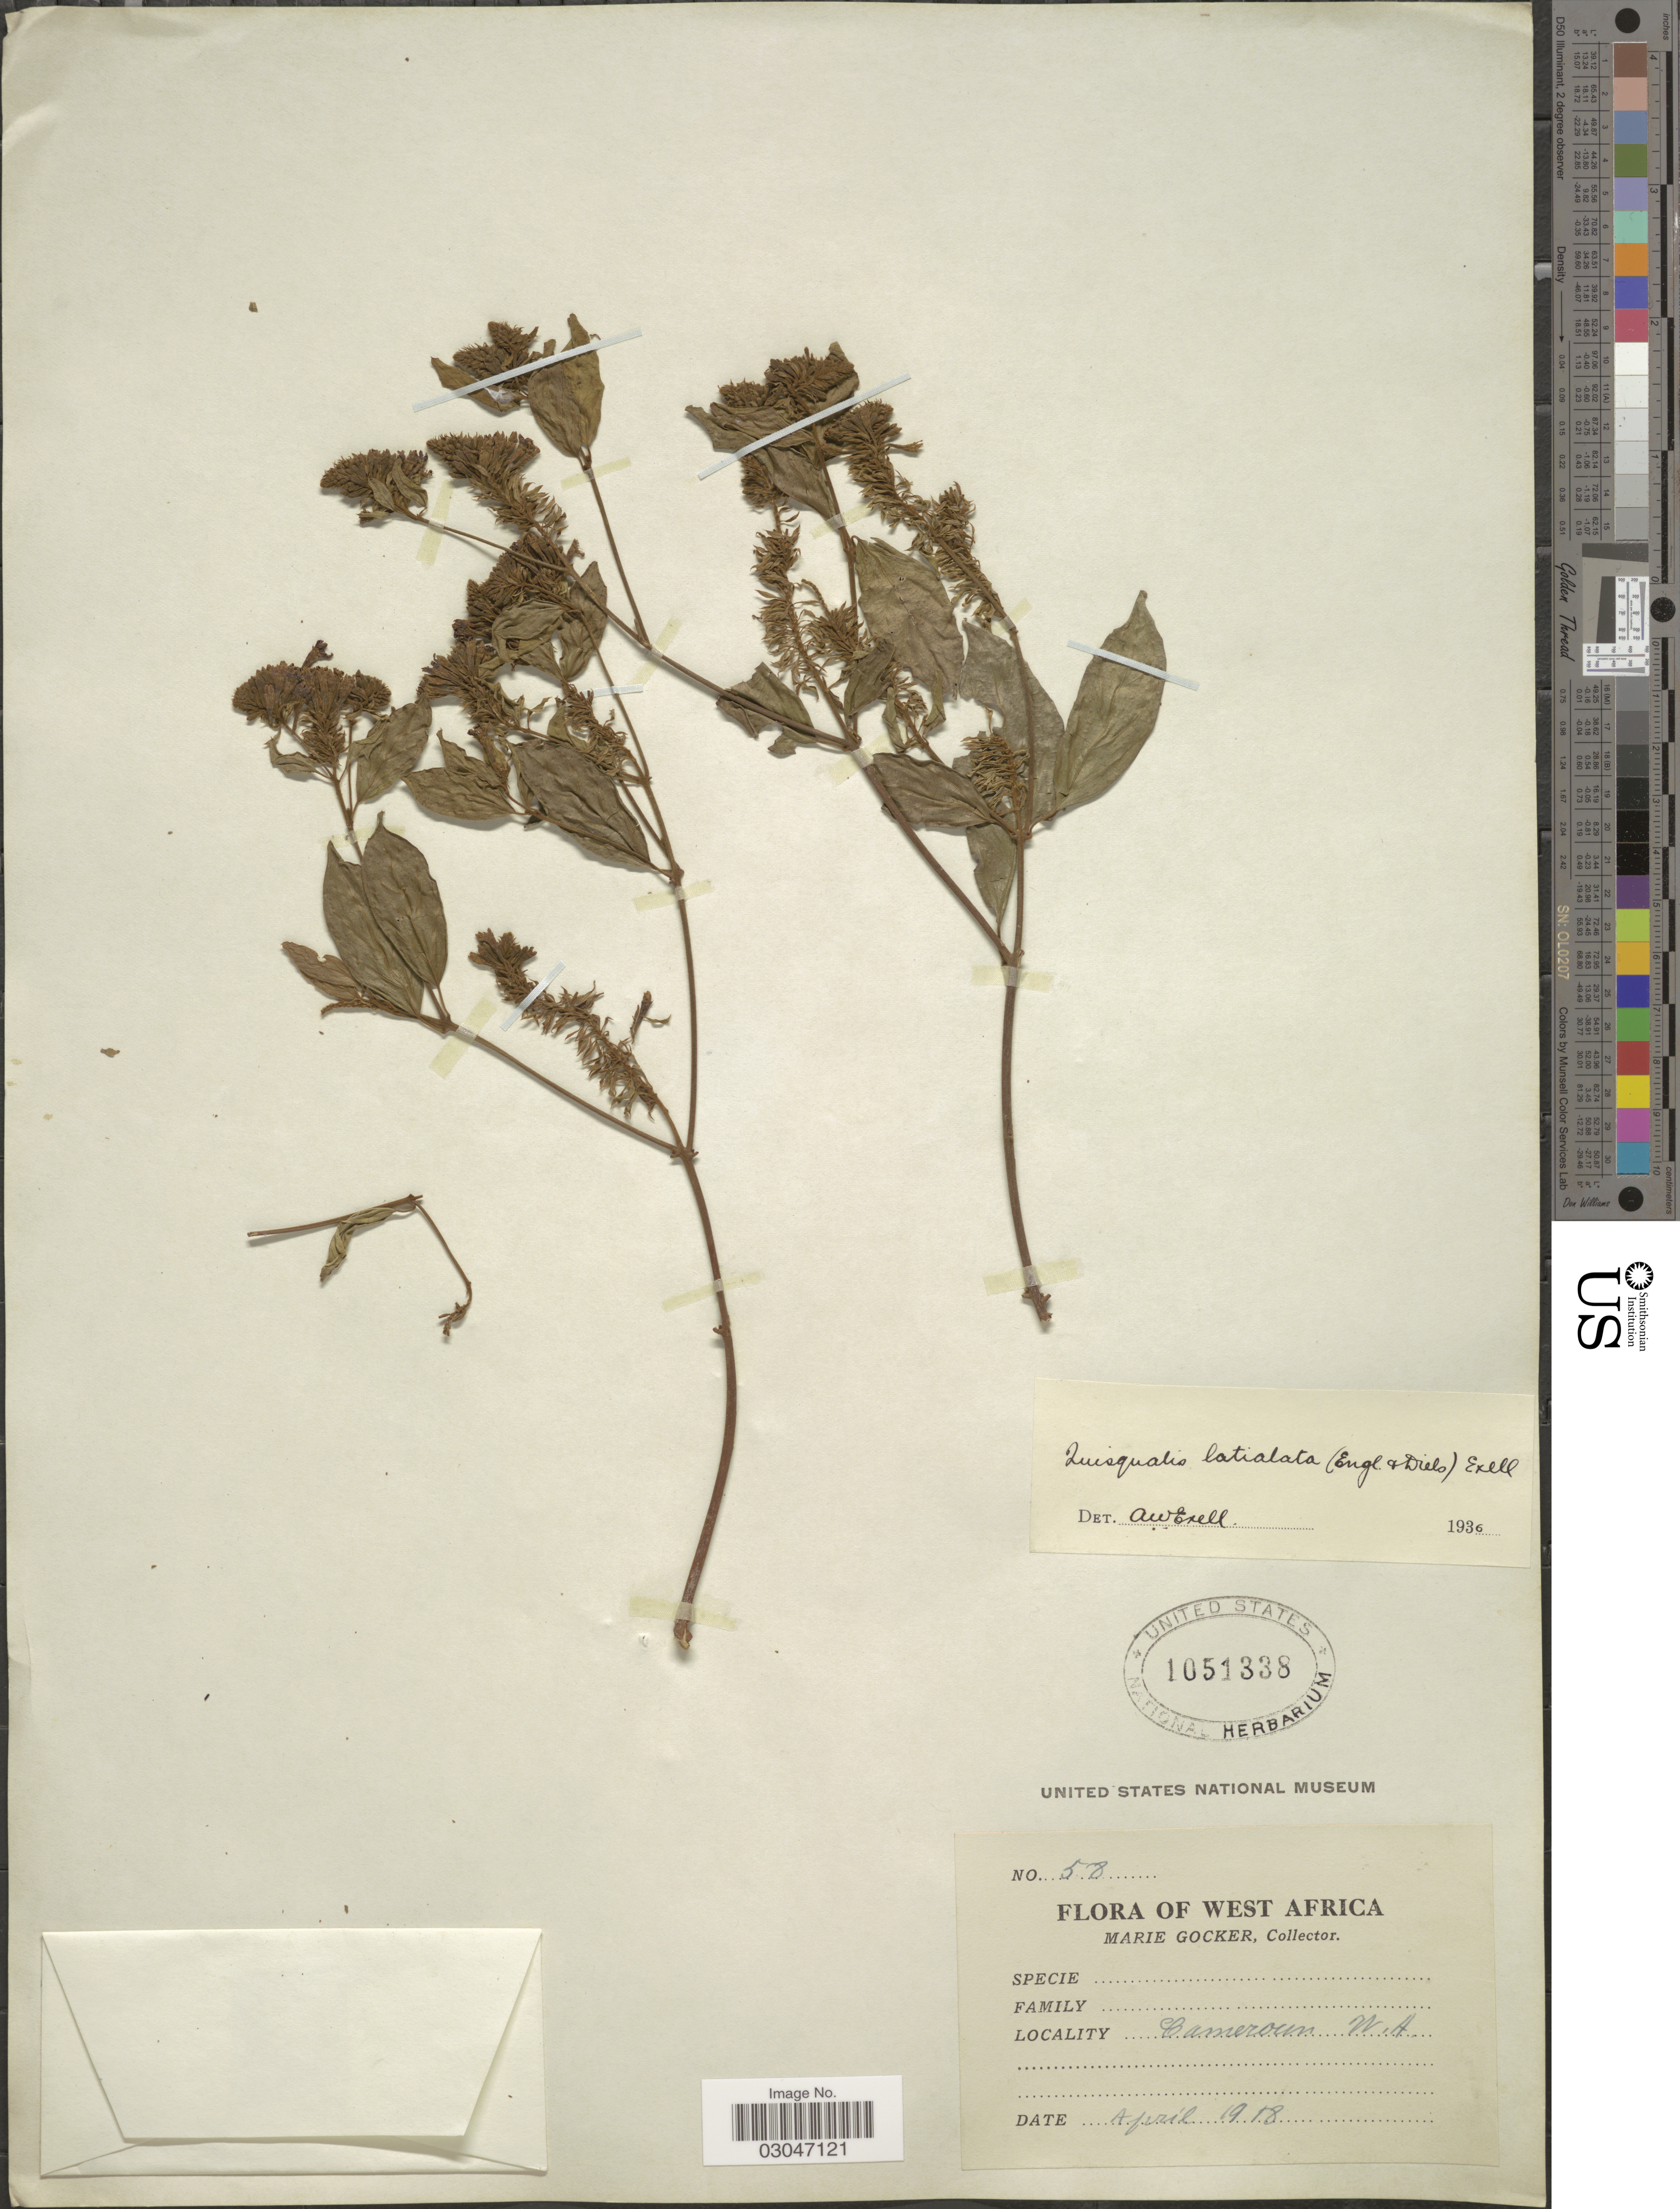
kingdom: Plantae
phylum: Tracheophyta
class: Magnoliopsida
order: Myrtales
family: Combretaceae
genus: Combretum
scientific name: Combretum latialatum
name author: Engl.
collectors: M. Gocker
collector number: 58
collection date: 1918-04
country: Cameroon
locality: West Africa, Cameroun, W. A.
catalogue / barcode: US 1051338